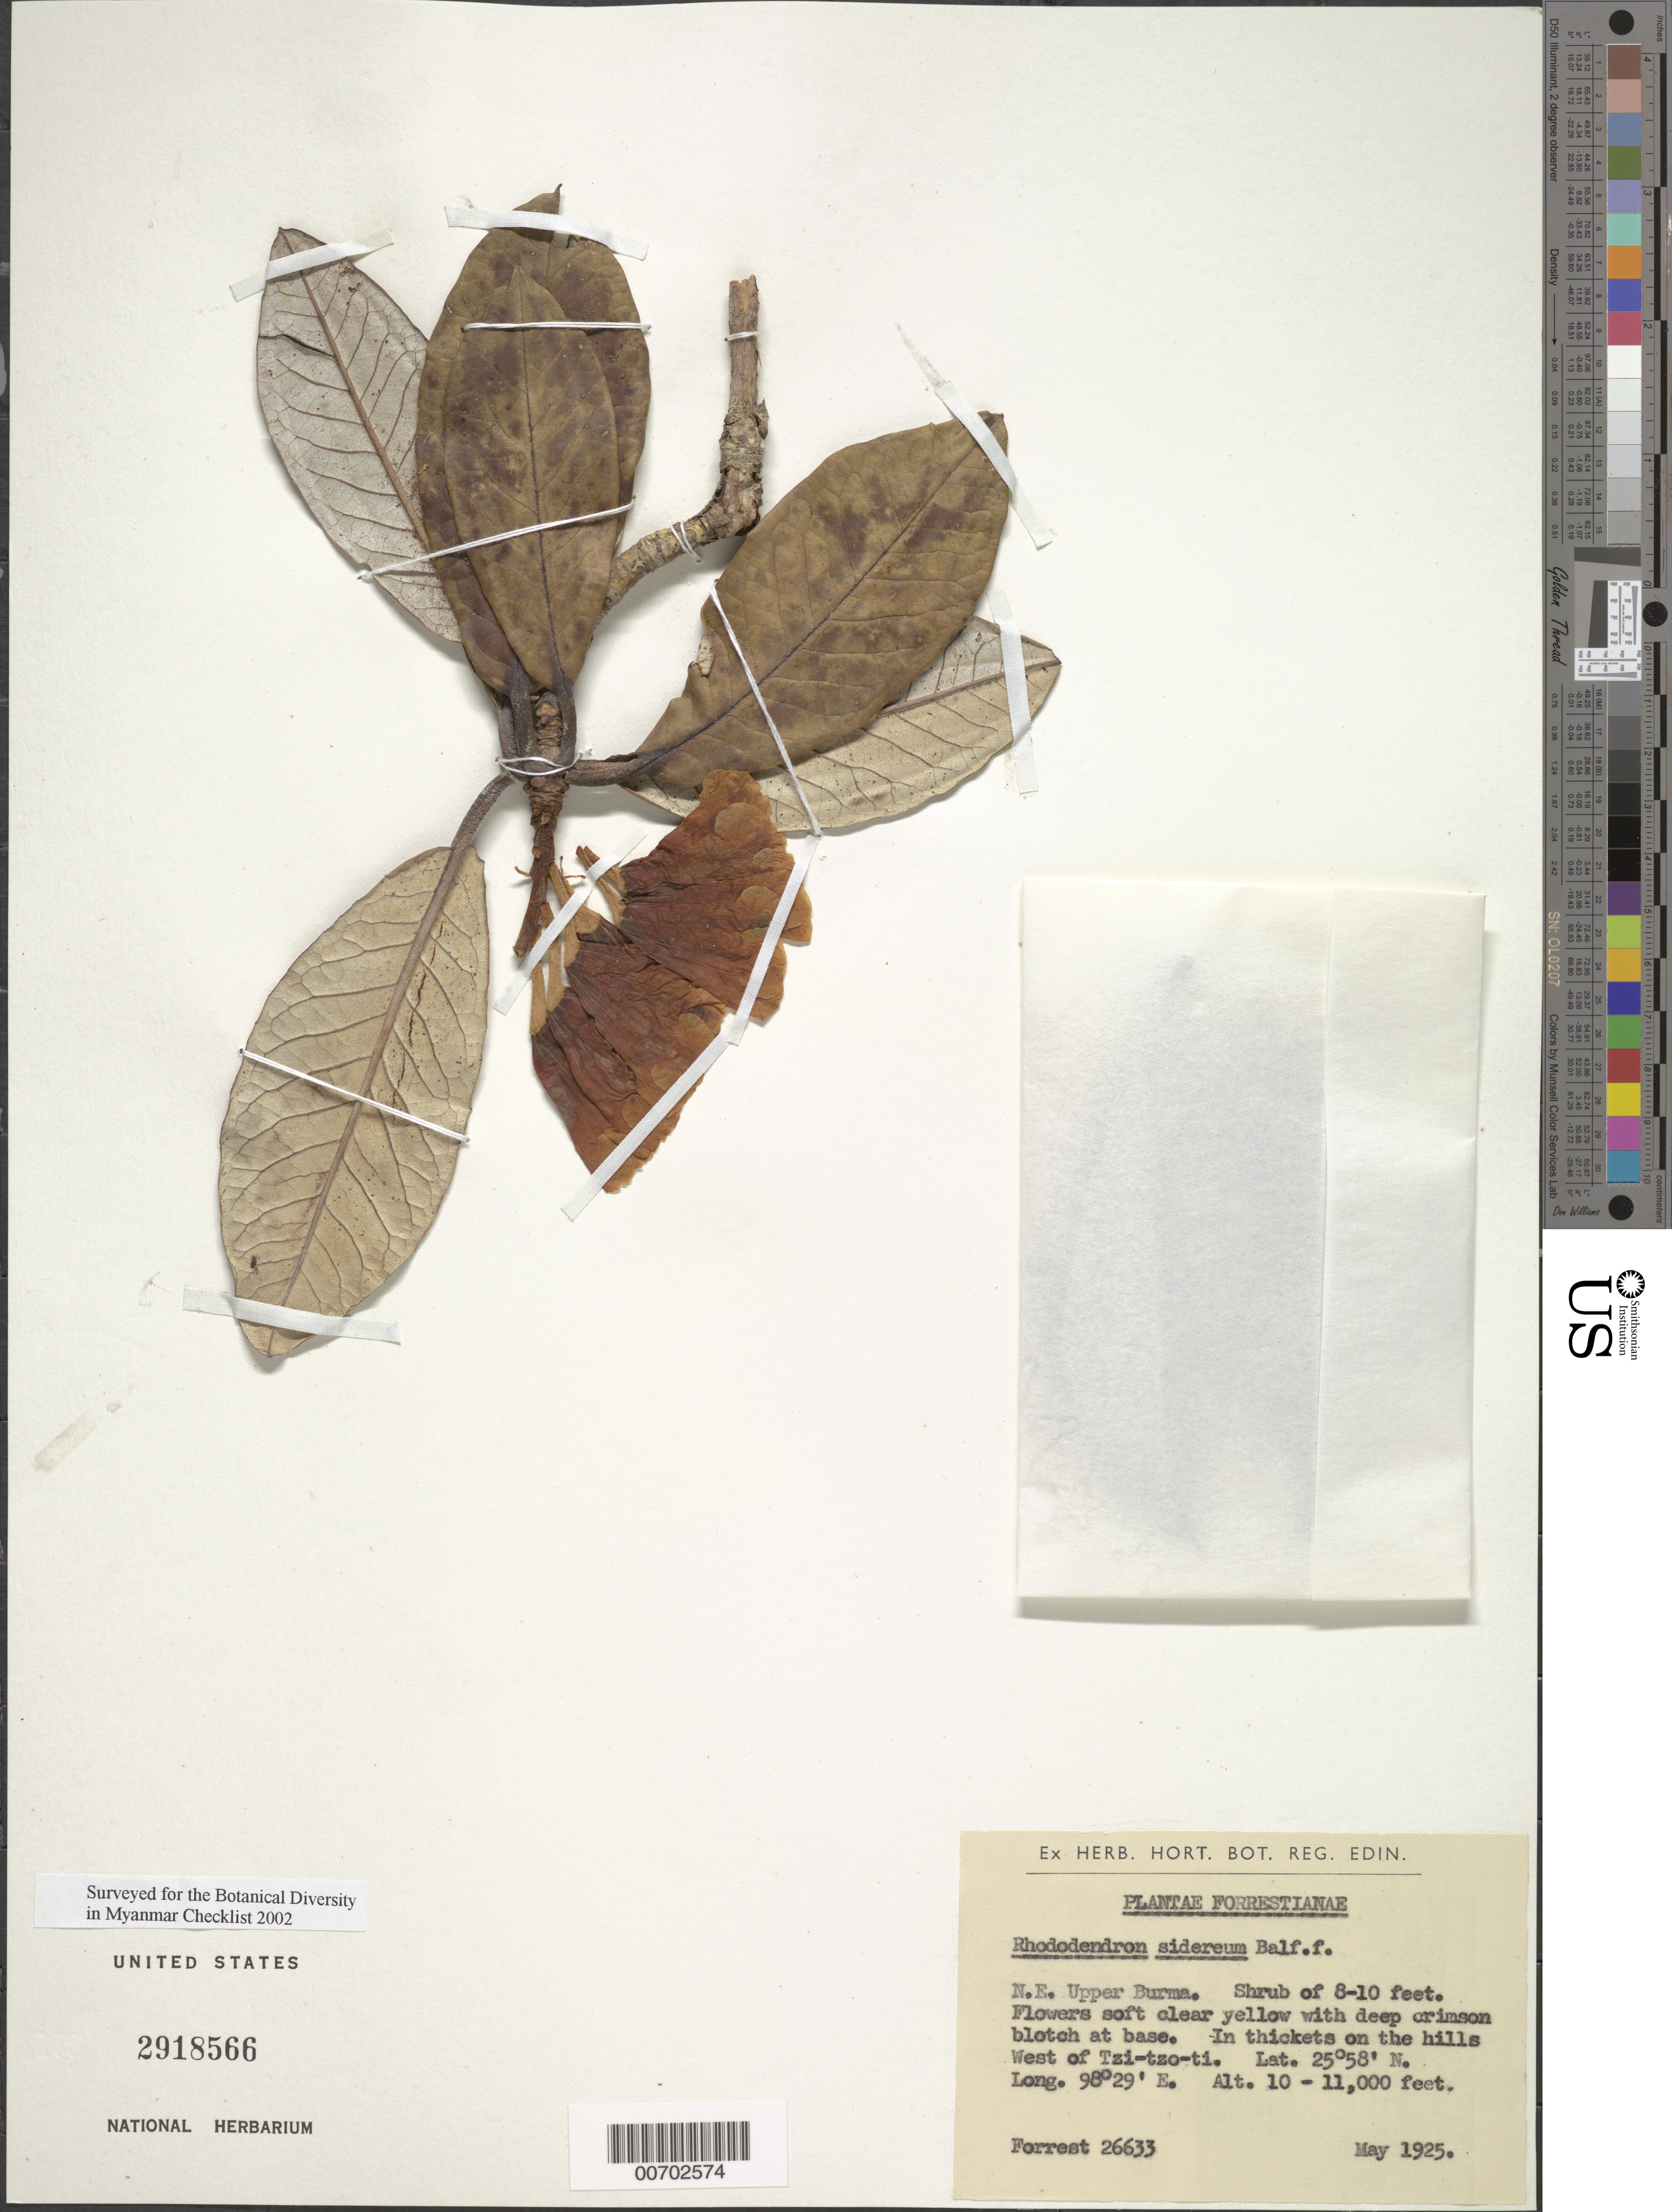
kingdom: Plantae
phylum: Tracheophyta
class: Magnoliopsida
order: Ericales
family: Ericaceae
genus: Rhododendron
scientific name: Rhododendron sidereum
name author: Balf. f.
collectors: G. Forrest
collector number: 26633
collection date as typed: May 1925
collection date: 1925-05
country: Myanmar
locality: Tzi-tzo-ti, W of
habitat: Thickets on hills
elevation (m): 3048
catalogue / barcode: US 2918566